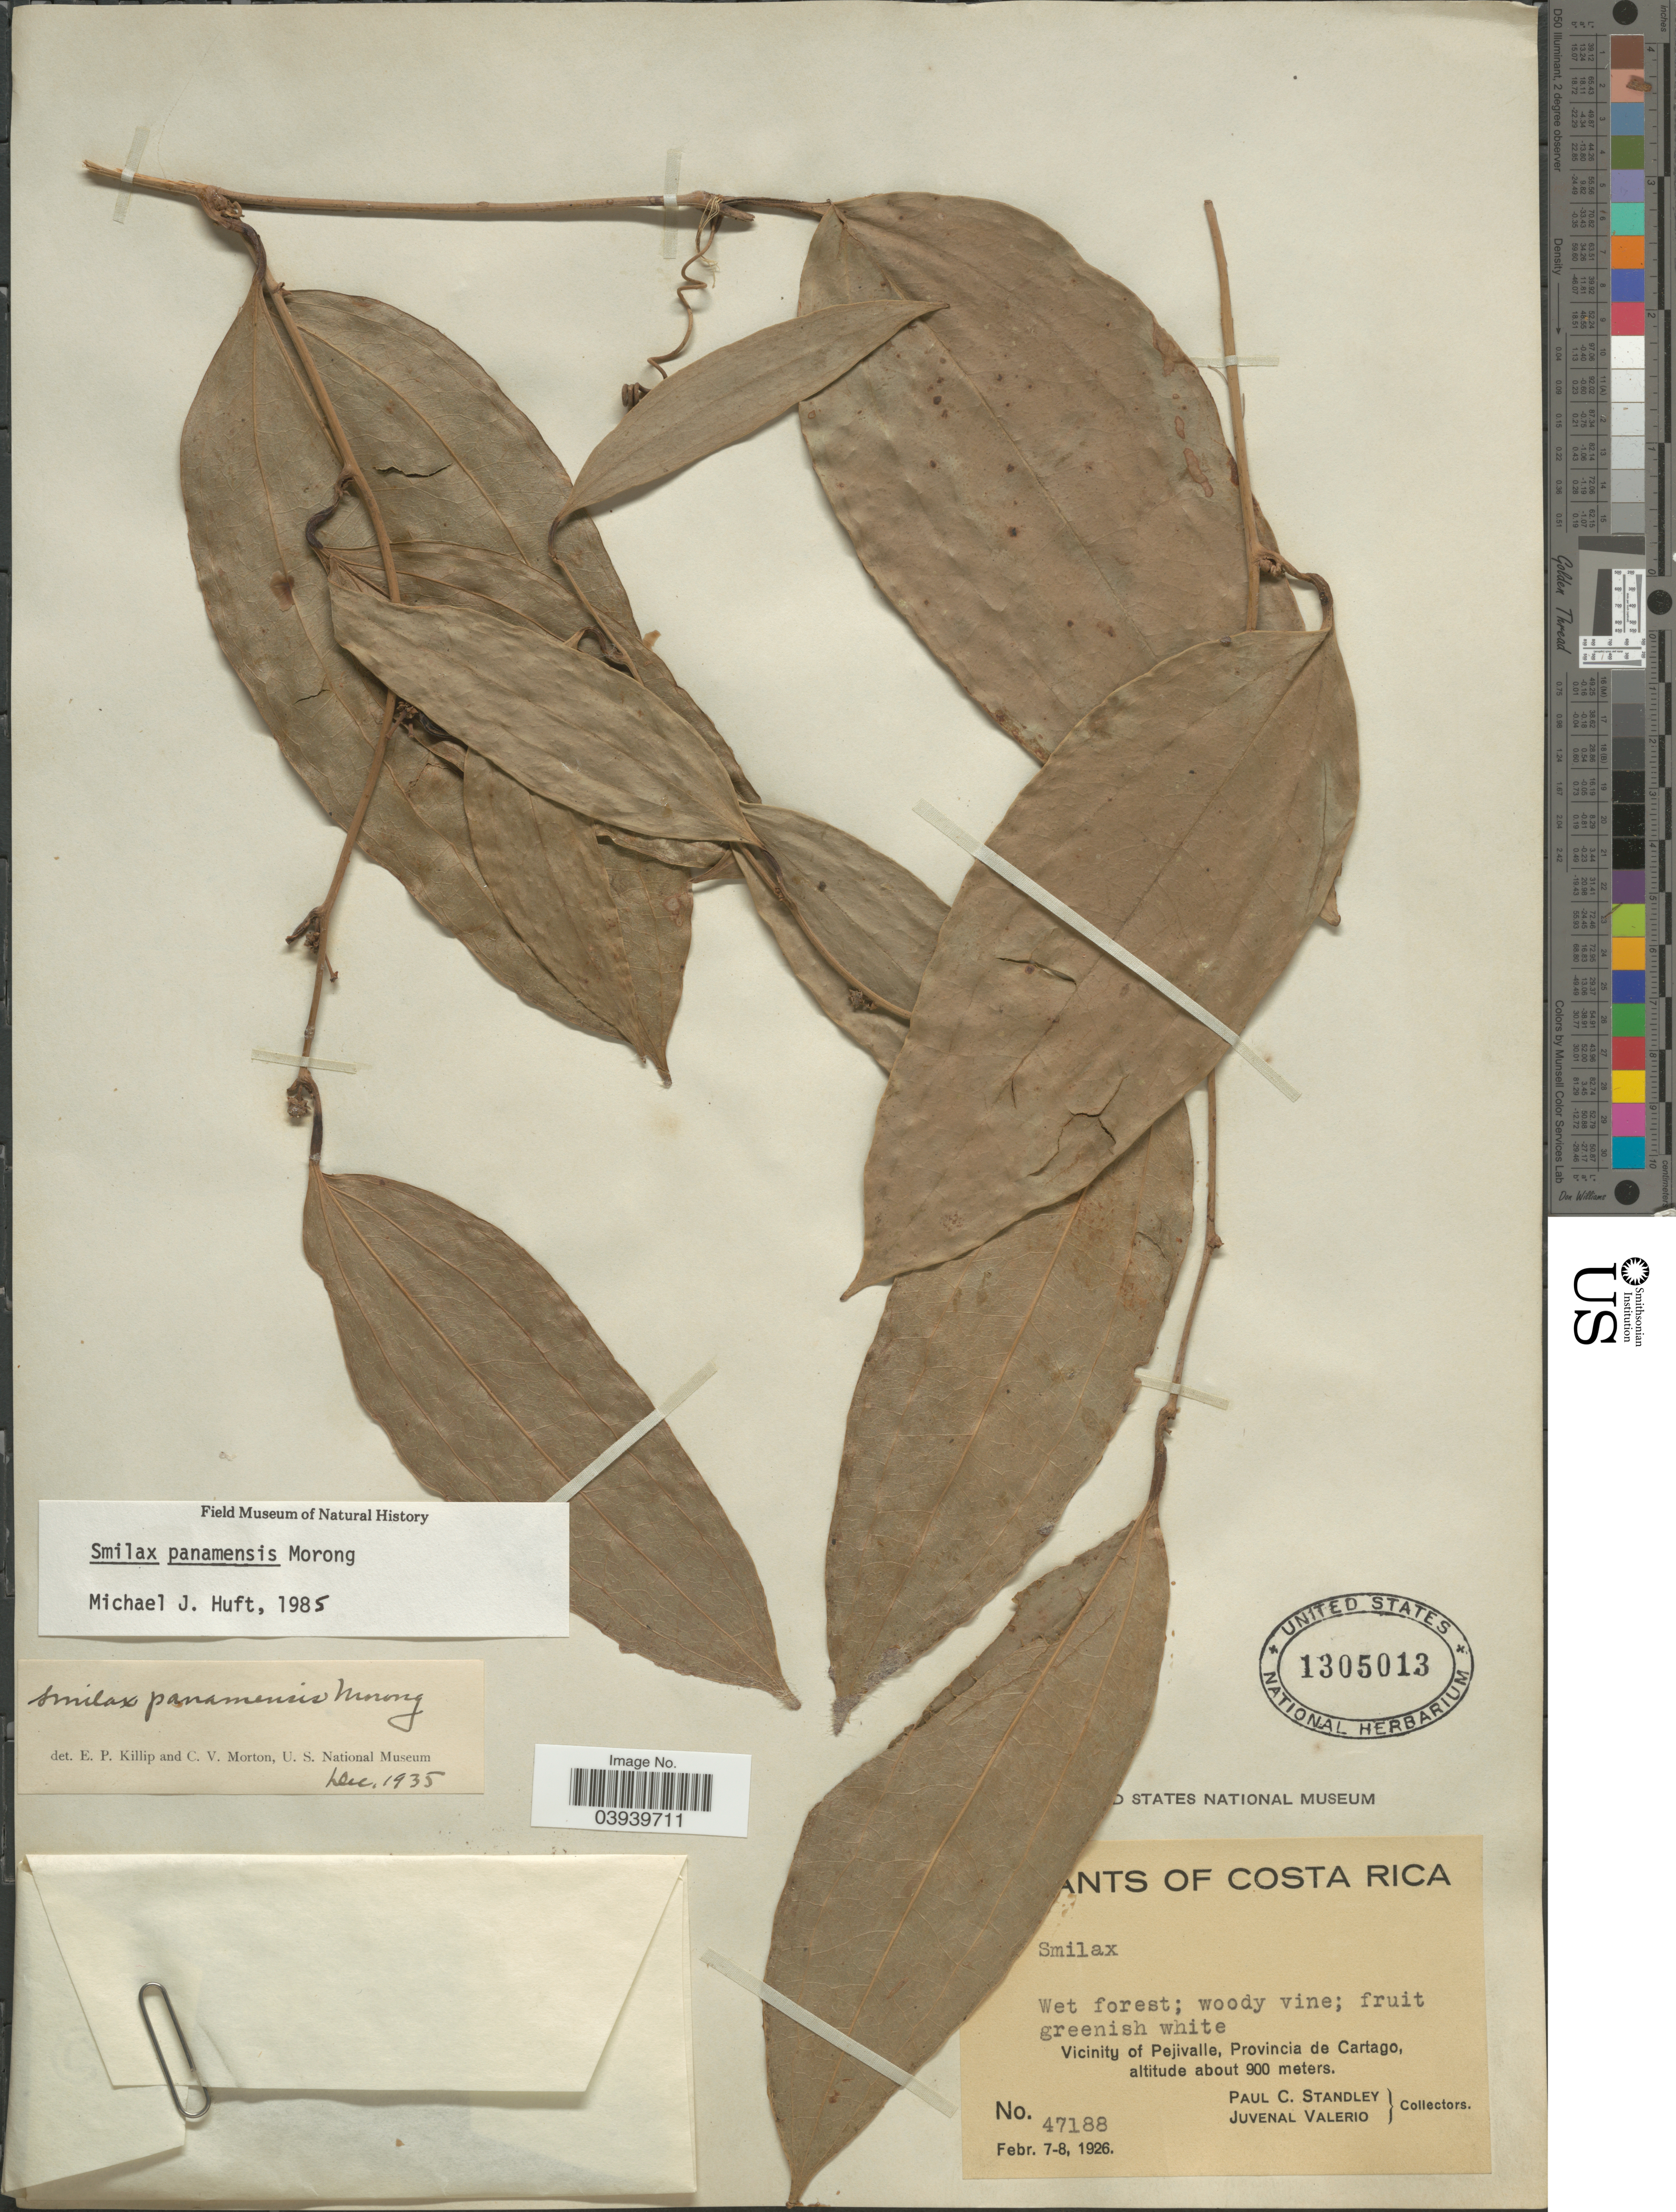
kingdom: Plantae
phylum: Tracheophyta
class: Liliopsida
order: Liliales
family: Smilacaceae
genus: Smilax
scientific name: Smilax panamensis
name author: Morong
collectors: P. C. Standley & J. Valerio R.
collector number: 47188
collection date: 1926-02-07/1926-02-08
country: Costa Rica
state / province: Cartago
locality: Vicinity of Pejivalle.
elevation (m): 900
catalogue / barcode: US 1305013